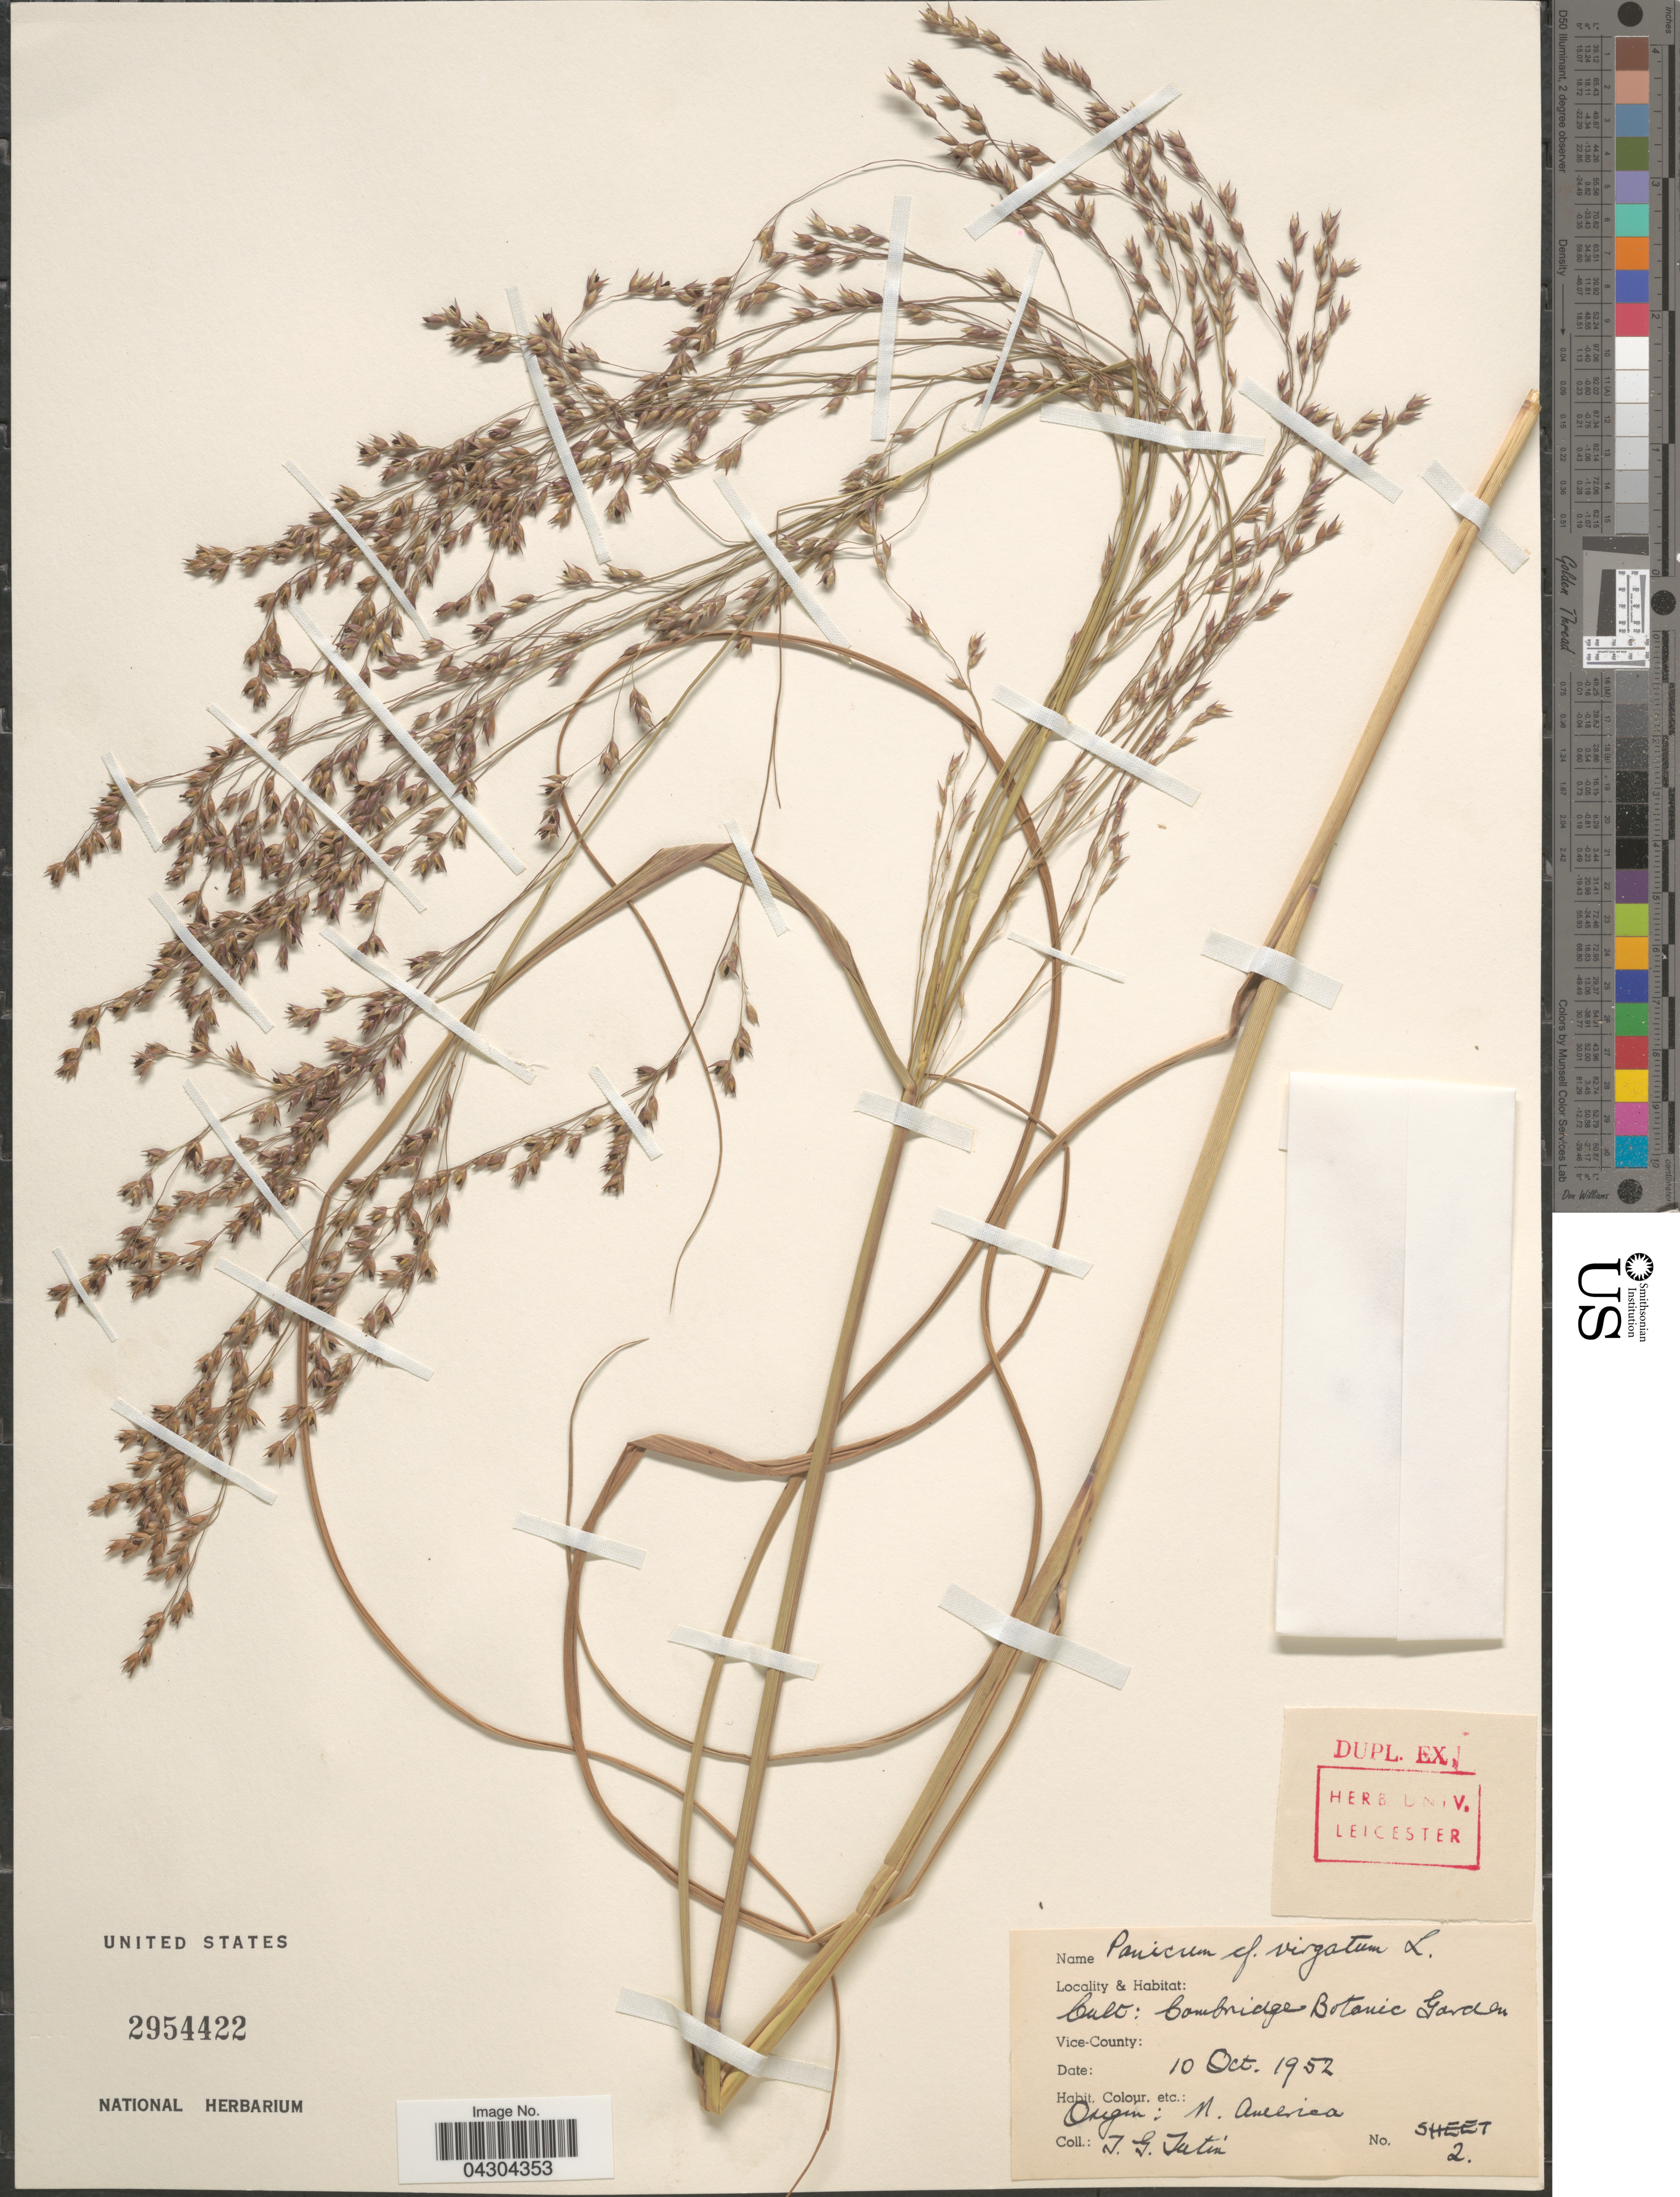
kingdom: Plantae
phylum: Tracheophyta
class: Liliopsida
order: Poales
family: Poaceae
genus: Panicum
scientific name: Panicum virgatum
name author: L.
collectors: T. G. Tutin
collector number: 2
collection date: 1952-10-10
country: United Kingdom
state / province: England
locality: Cambridge Botanic Garden.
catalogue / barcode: US 2954422